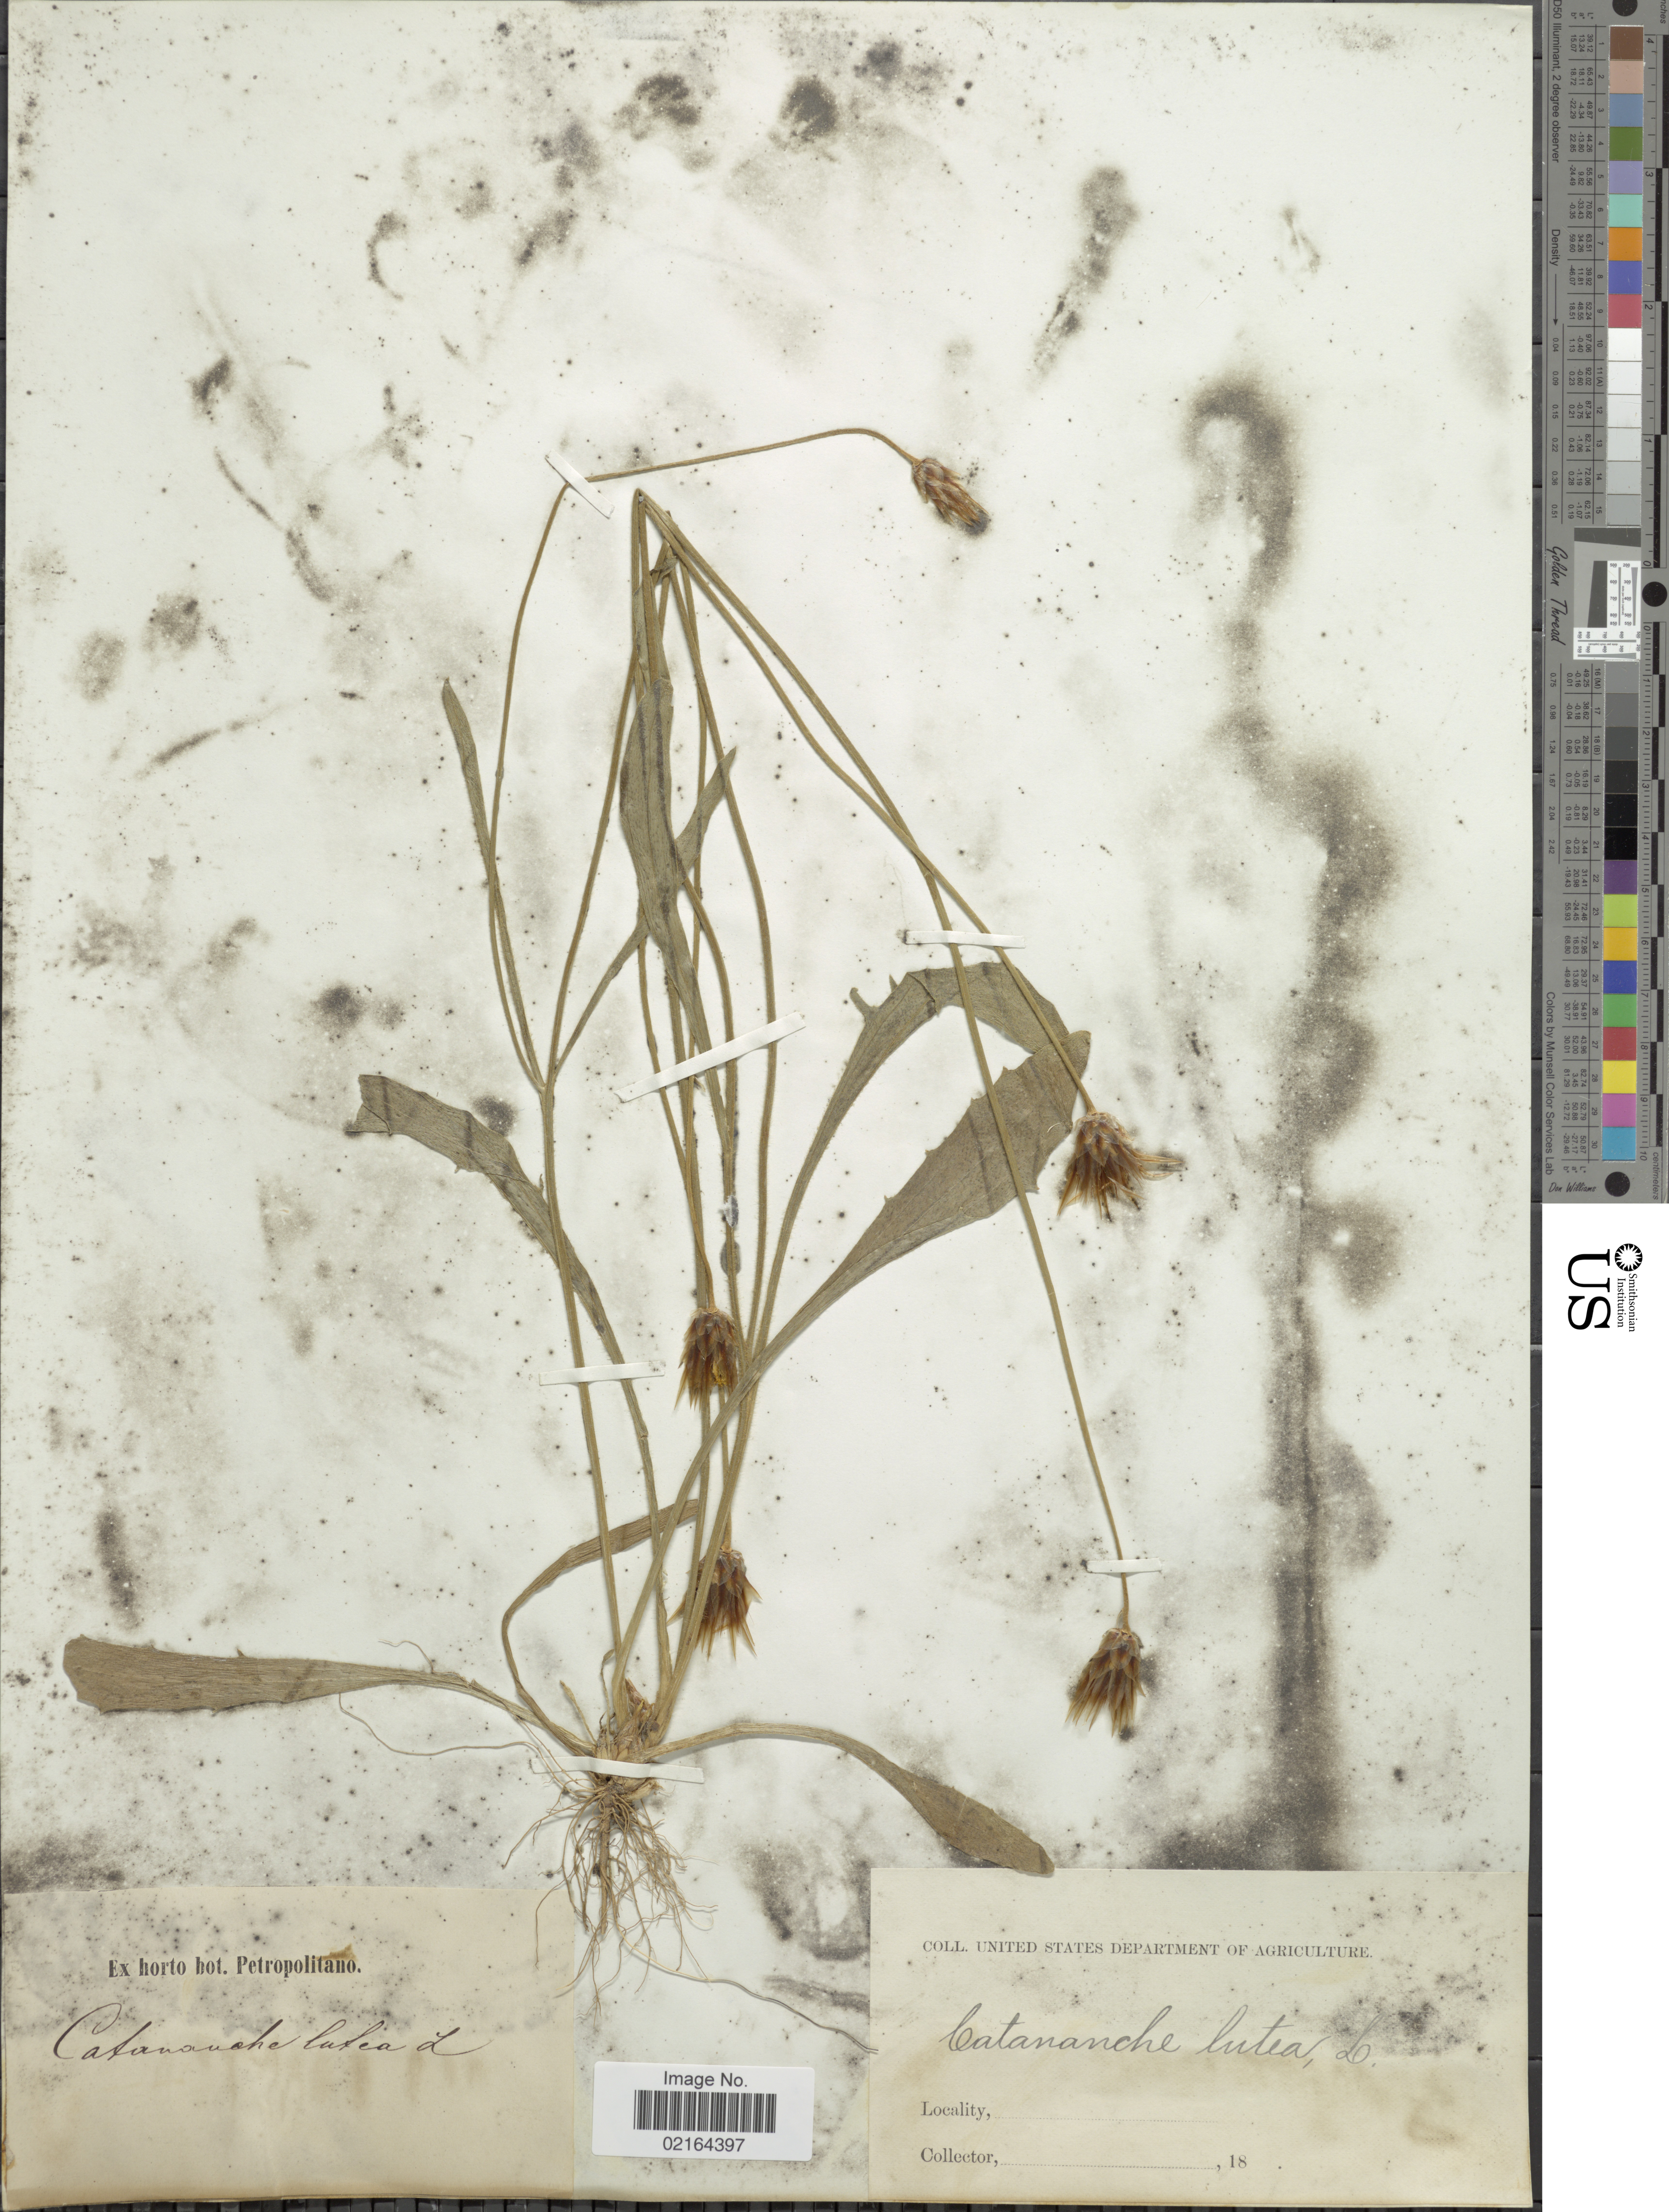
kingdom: Plantae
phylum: Tracheophyta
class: Magnoliopsida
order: Asterales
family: Asteraceae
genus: Catananche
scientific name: Catananche lutea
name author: L.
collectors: ex Horto Bot. Petropolitano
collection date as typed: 18